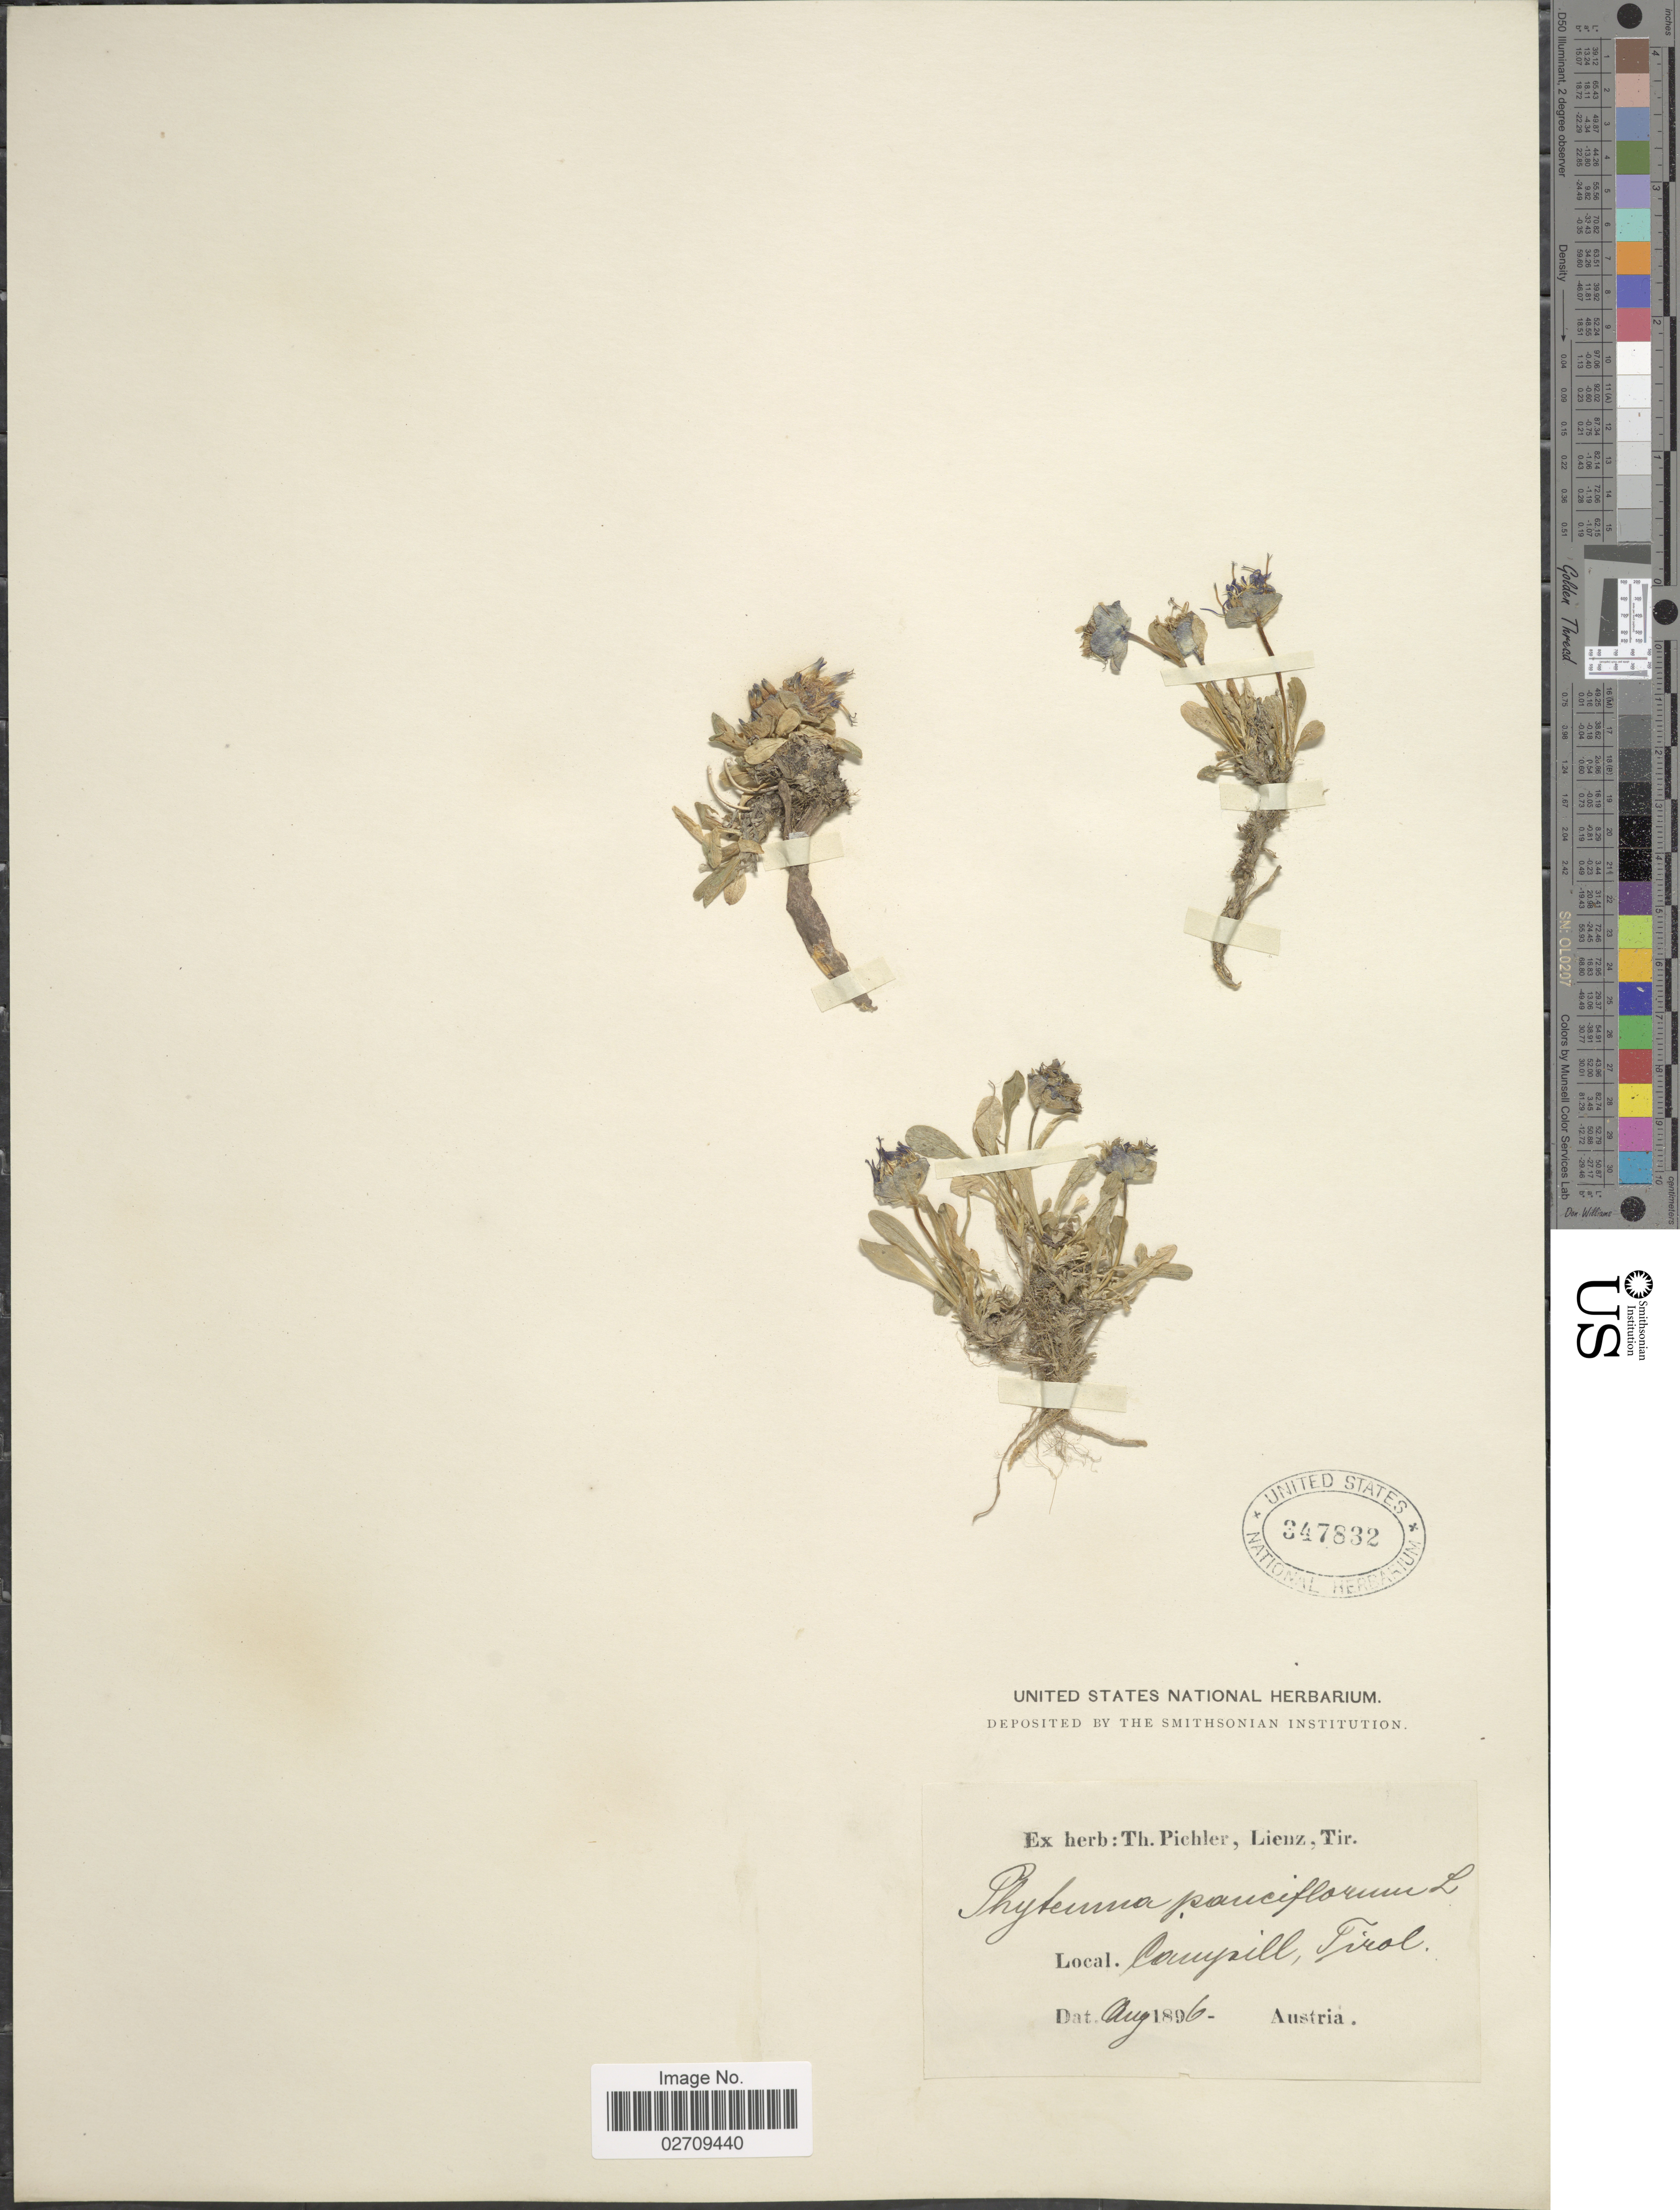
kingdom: Plantae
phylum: Tracheophyta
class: Magnoliopsida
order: Asterales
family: Campanulaceae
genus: Phyteuma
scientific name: Phyteuma pauciflorum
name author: L.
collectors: ex herb. T. Pichler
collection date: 1896-08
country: Austria / Italy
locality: Campill, Tirol [interpreted]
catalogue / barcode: US 347832